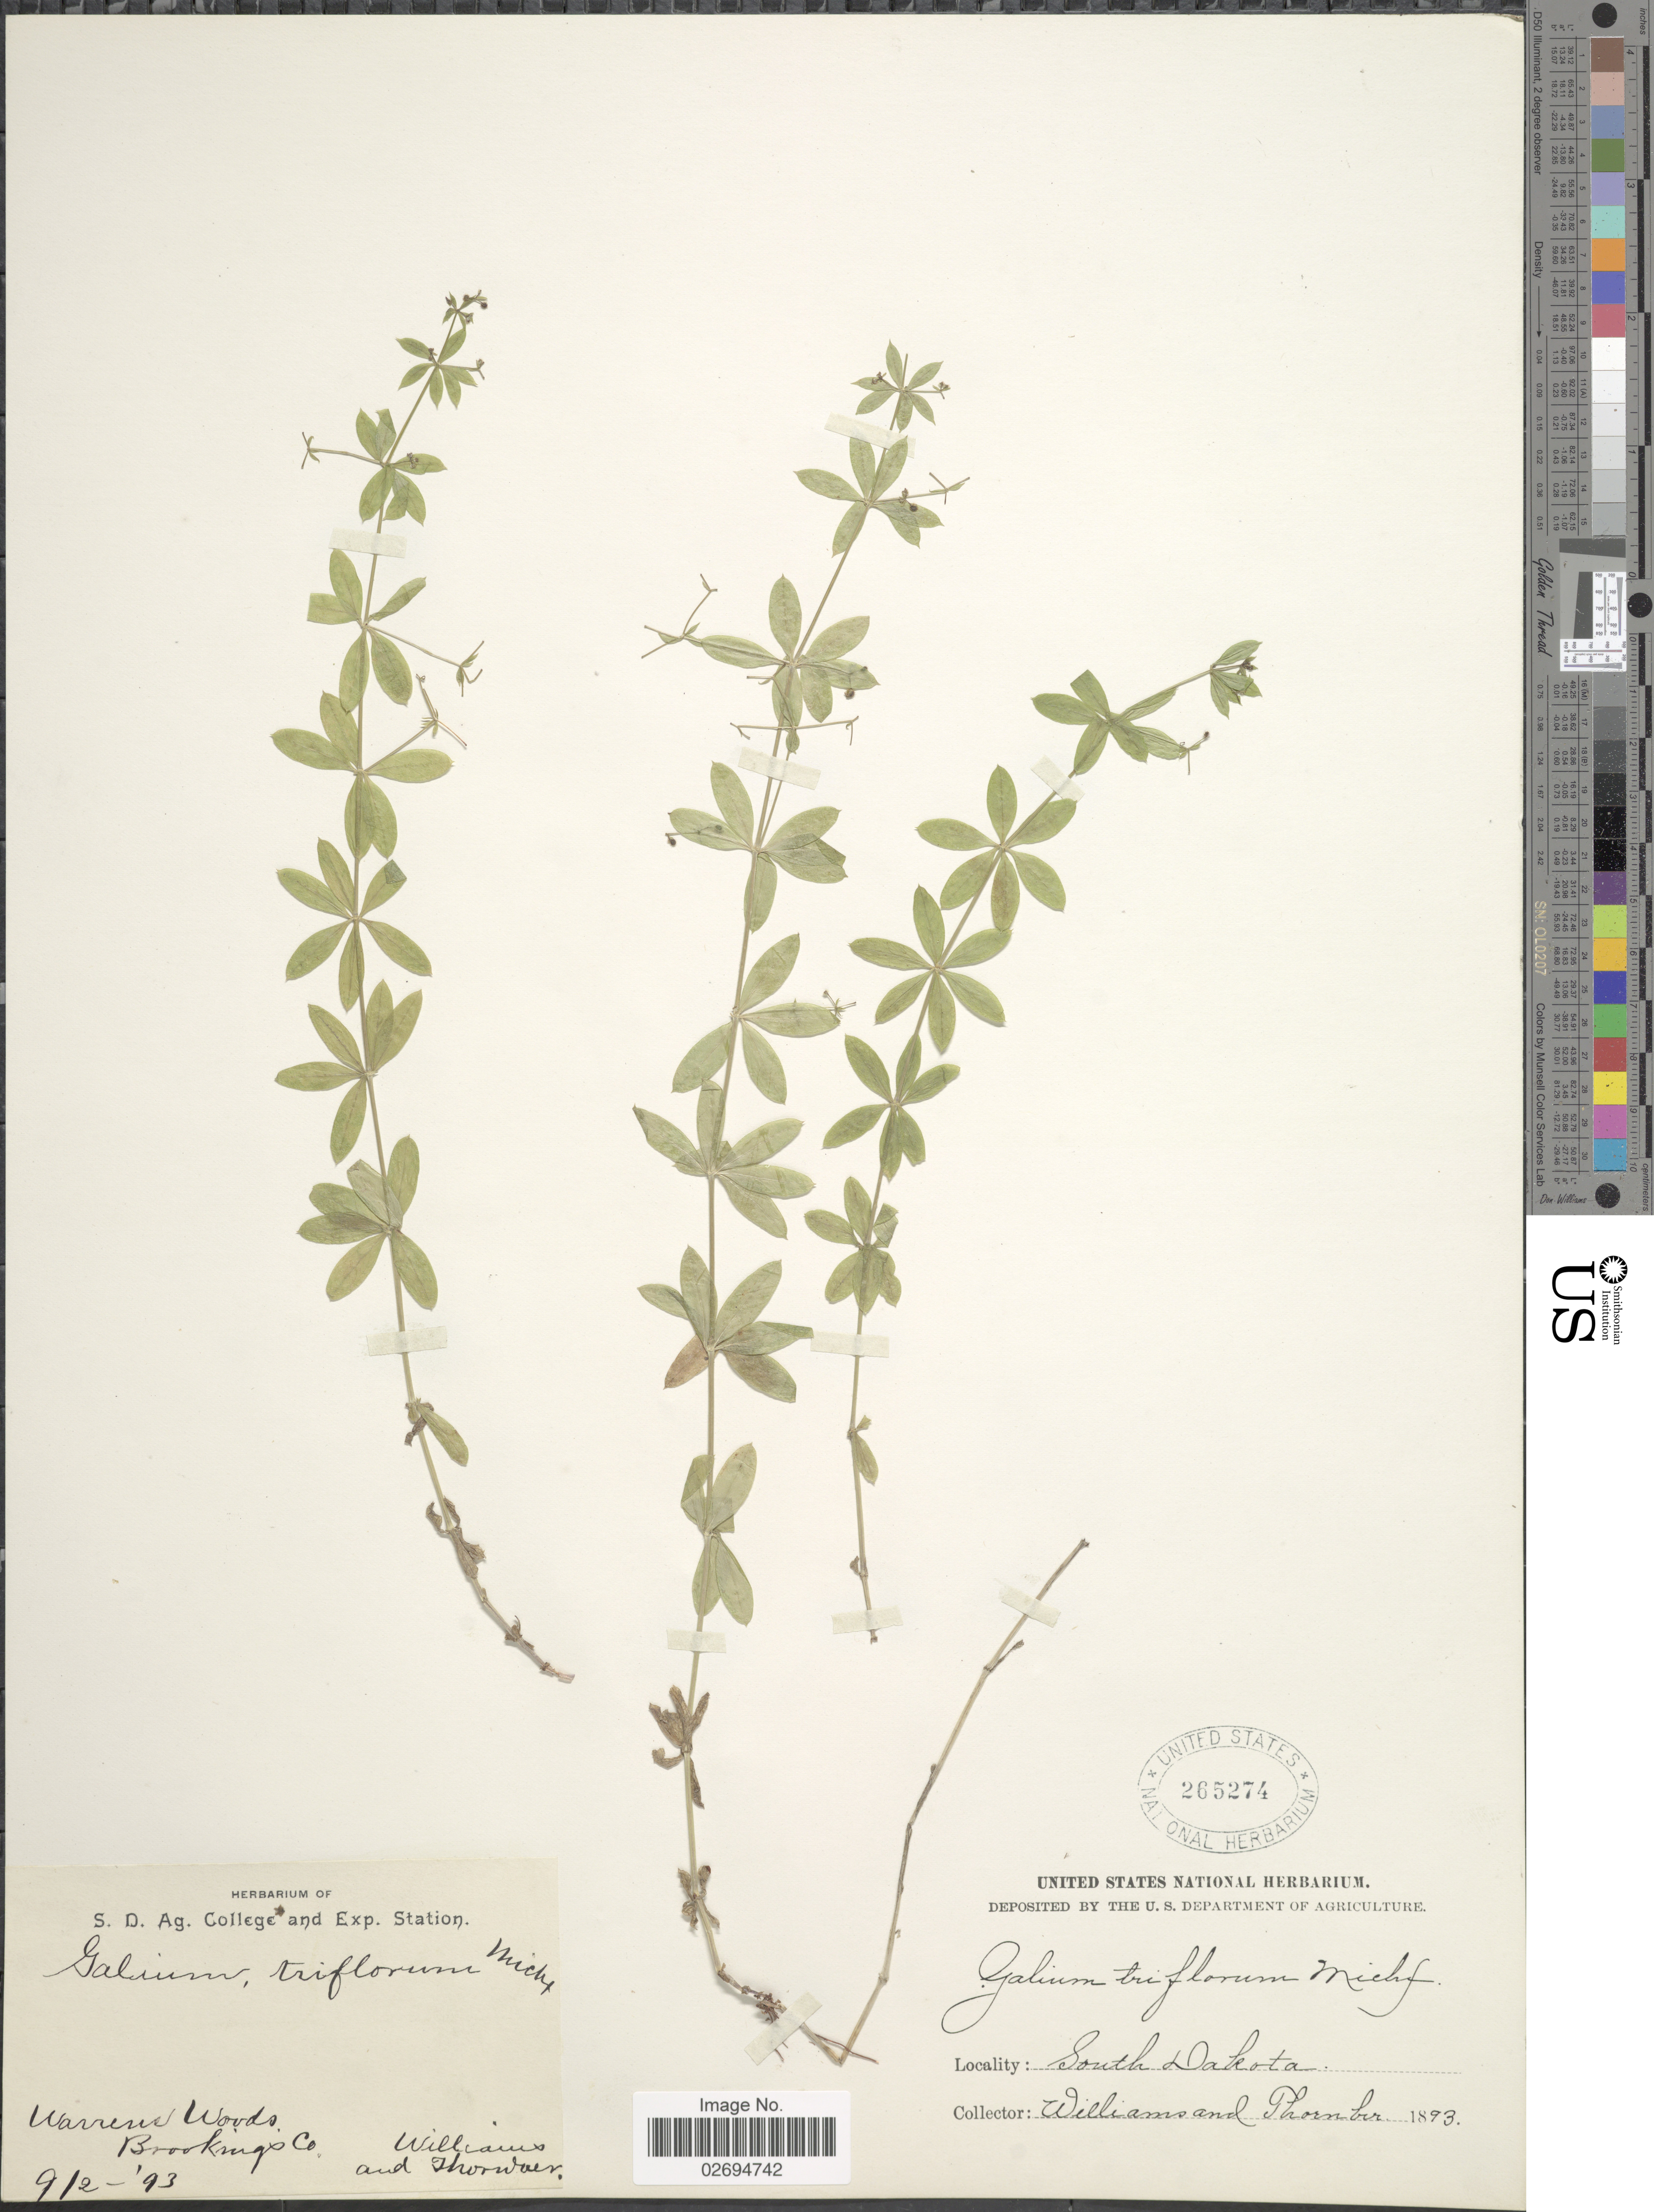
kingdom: Plantae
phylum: Tracheophyta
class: Magnoliopsida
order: Gentianales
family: Rubiaceae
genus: Galium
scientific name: Galium triflorum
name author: Michx.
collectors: -- Williams & -. Thornber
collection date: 1893-09-02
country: United States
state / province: South Dakota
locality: Warren Woods, Brookings Co.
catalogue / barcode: US 265274